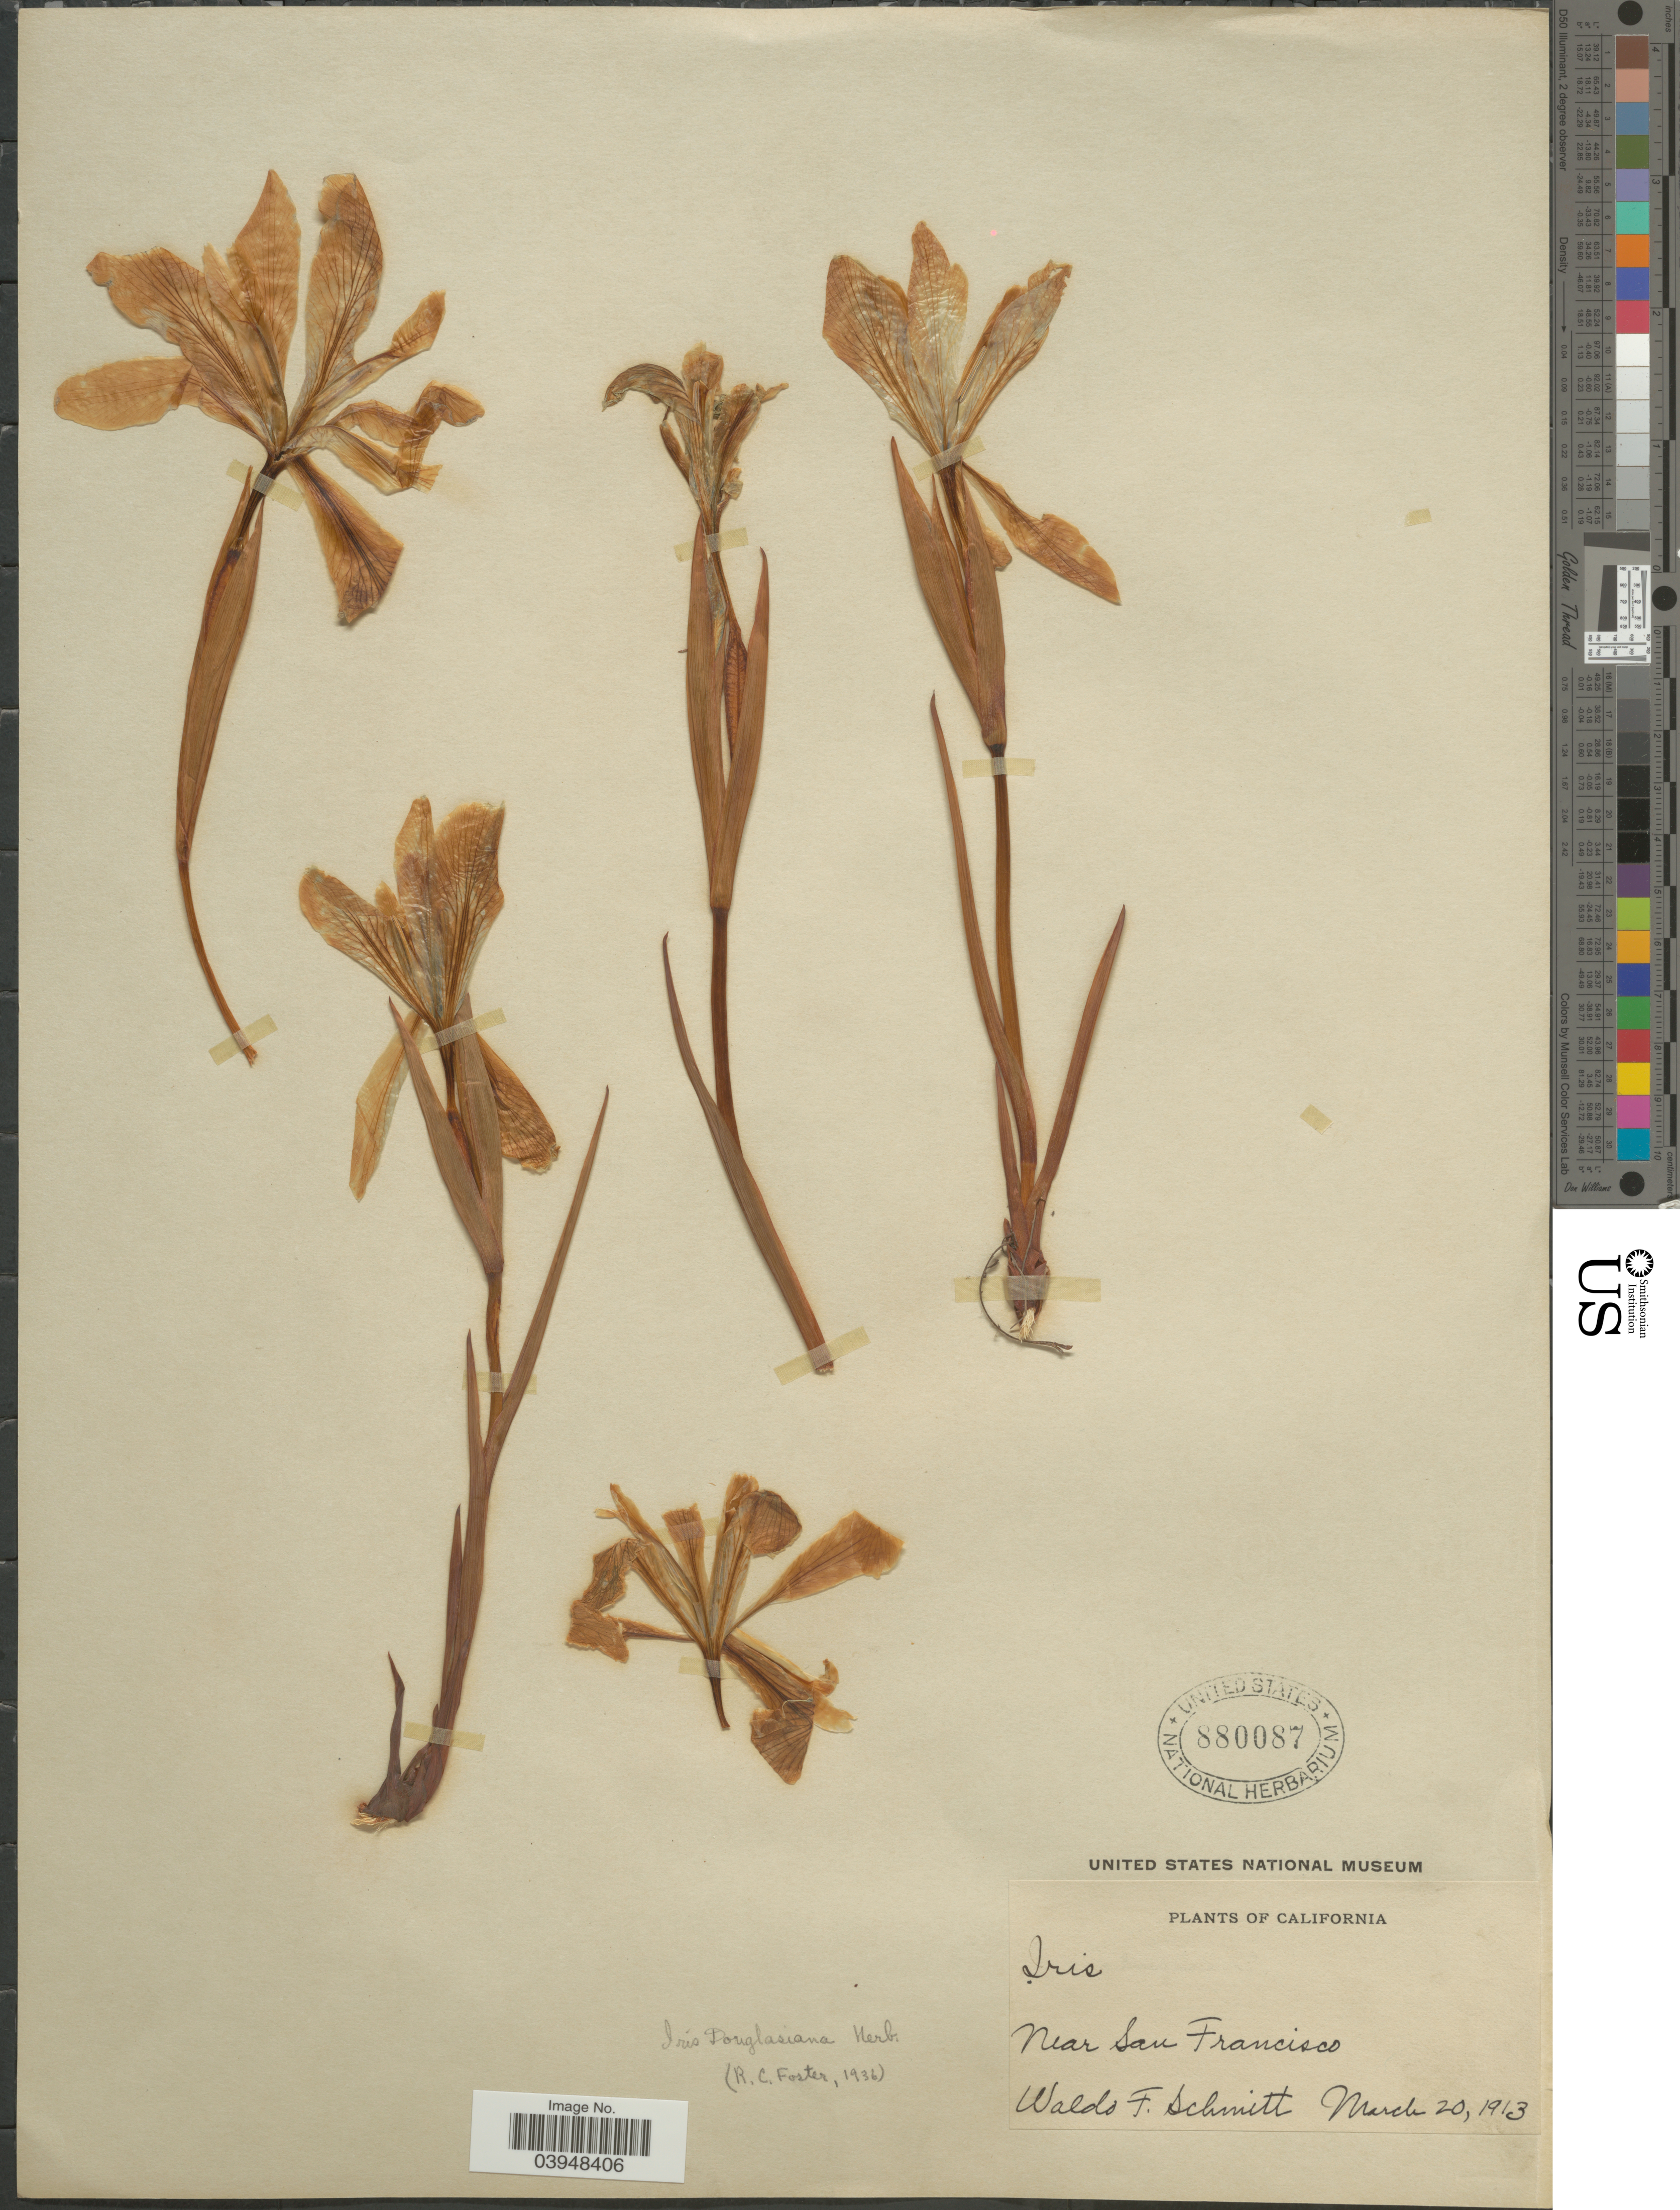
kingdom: Plantae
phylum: Tracheophyta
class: Liliopsida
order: Asparagales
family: Iridaceae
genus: Iris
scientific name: Iris douglasiana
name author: Herb.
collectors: W. F. Schmitt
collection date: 1913-03-20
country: United States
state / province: California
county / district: San Francisco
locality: Near San Francisco.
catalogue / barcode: US 880087